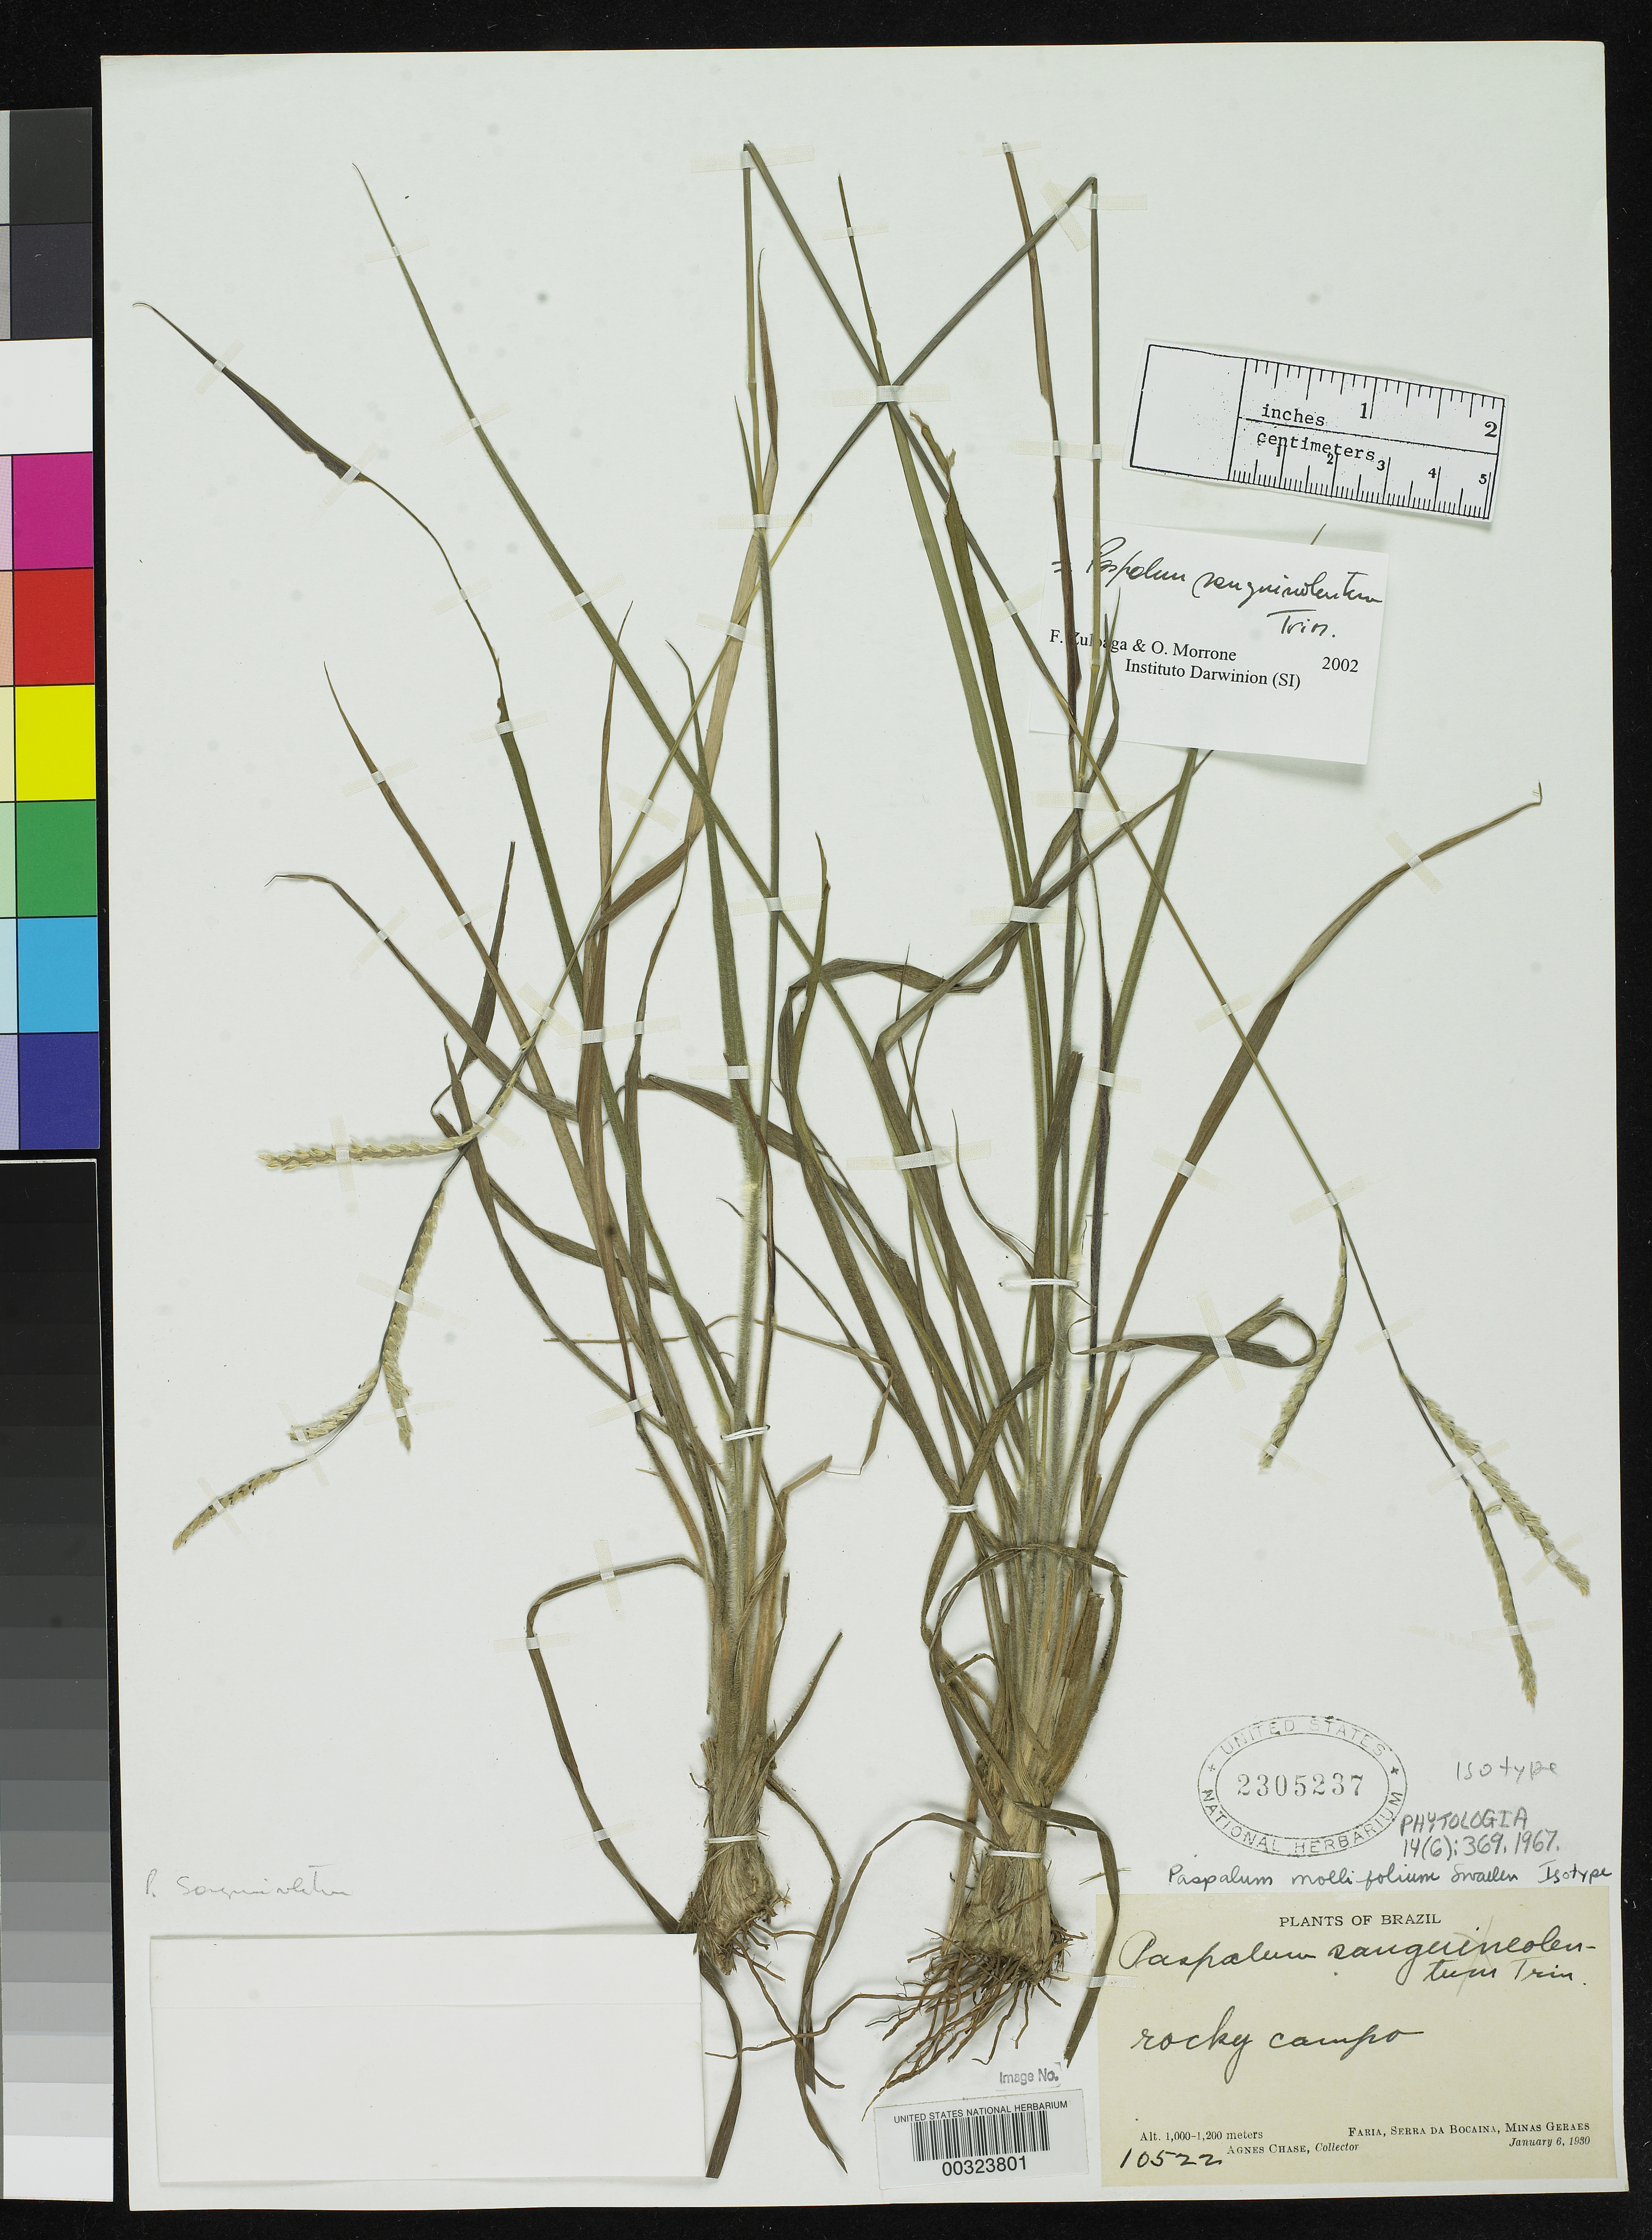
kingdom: Plantae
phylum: Tracheophyta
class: Liliopsida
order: Poales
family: Poaceae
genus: Paspalum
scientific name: Paspalum mollifolium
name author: Swallen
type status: Isotype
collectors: A. Chase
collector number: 10522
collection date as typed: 06 Jan 1930 or 05 Feb 1903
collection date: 1903-02-05 or 1930-01-06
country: Brazil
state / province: Minas Gerais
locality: Faria, Serra da Bacaina.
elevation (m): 1000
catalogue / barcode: US 2305237